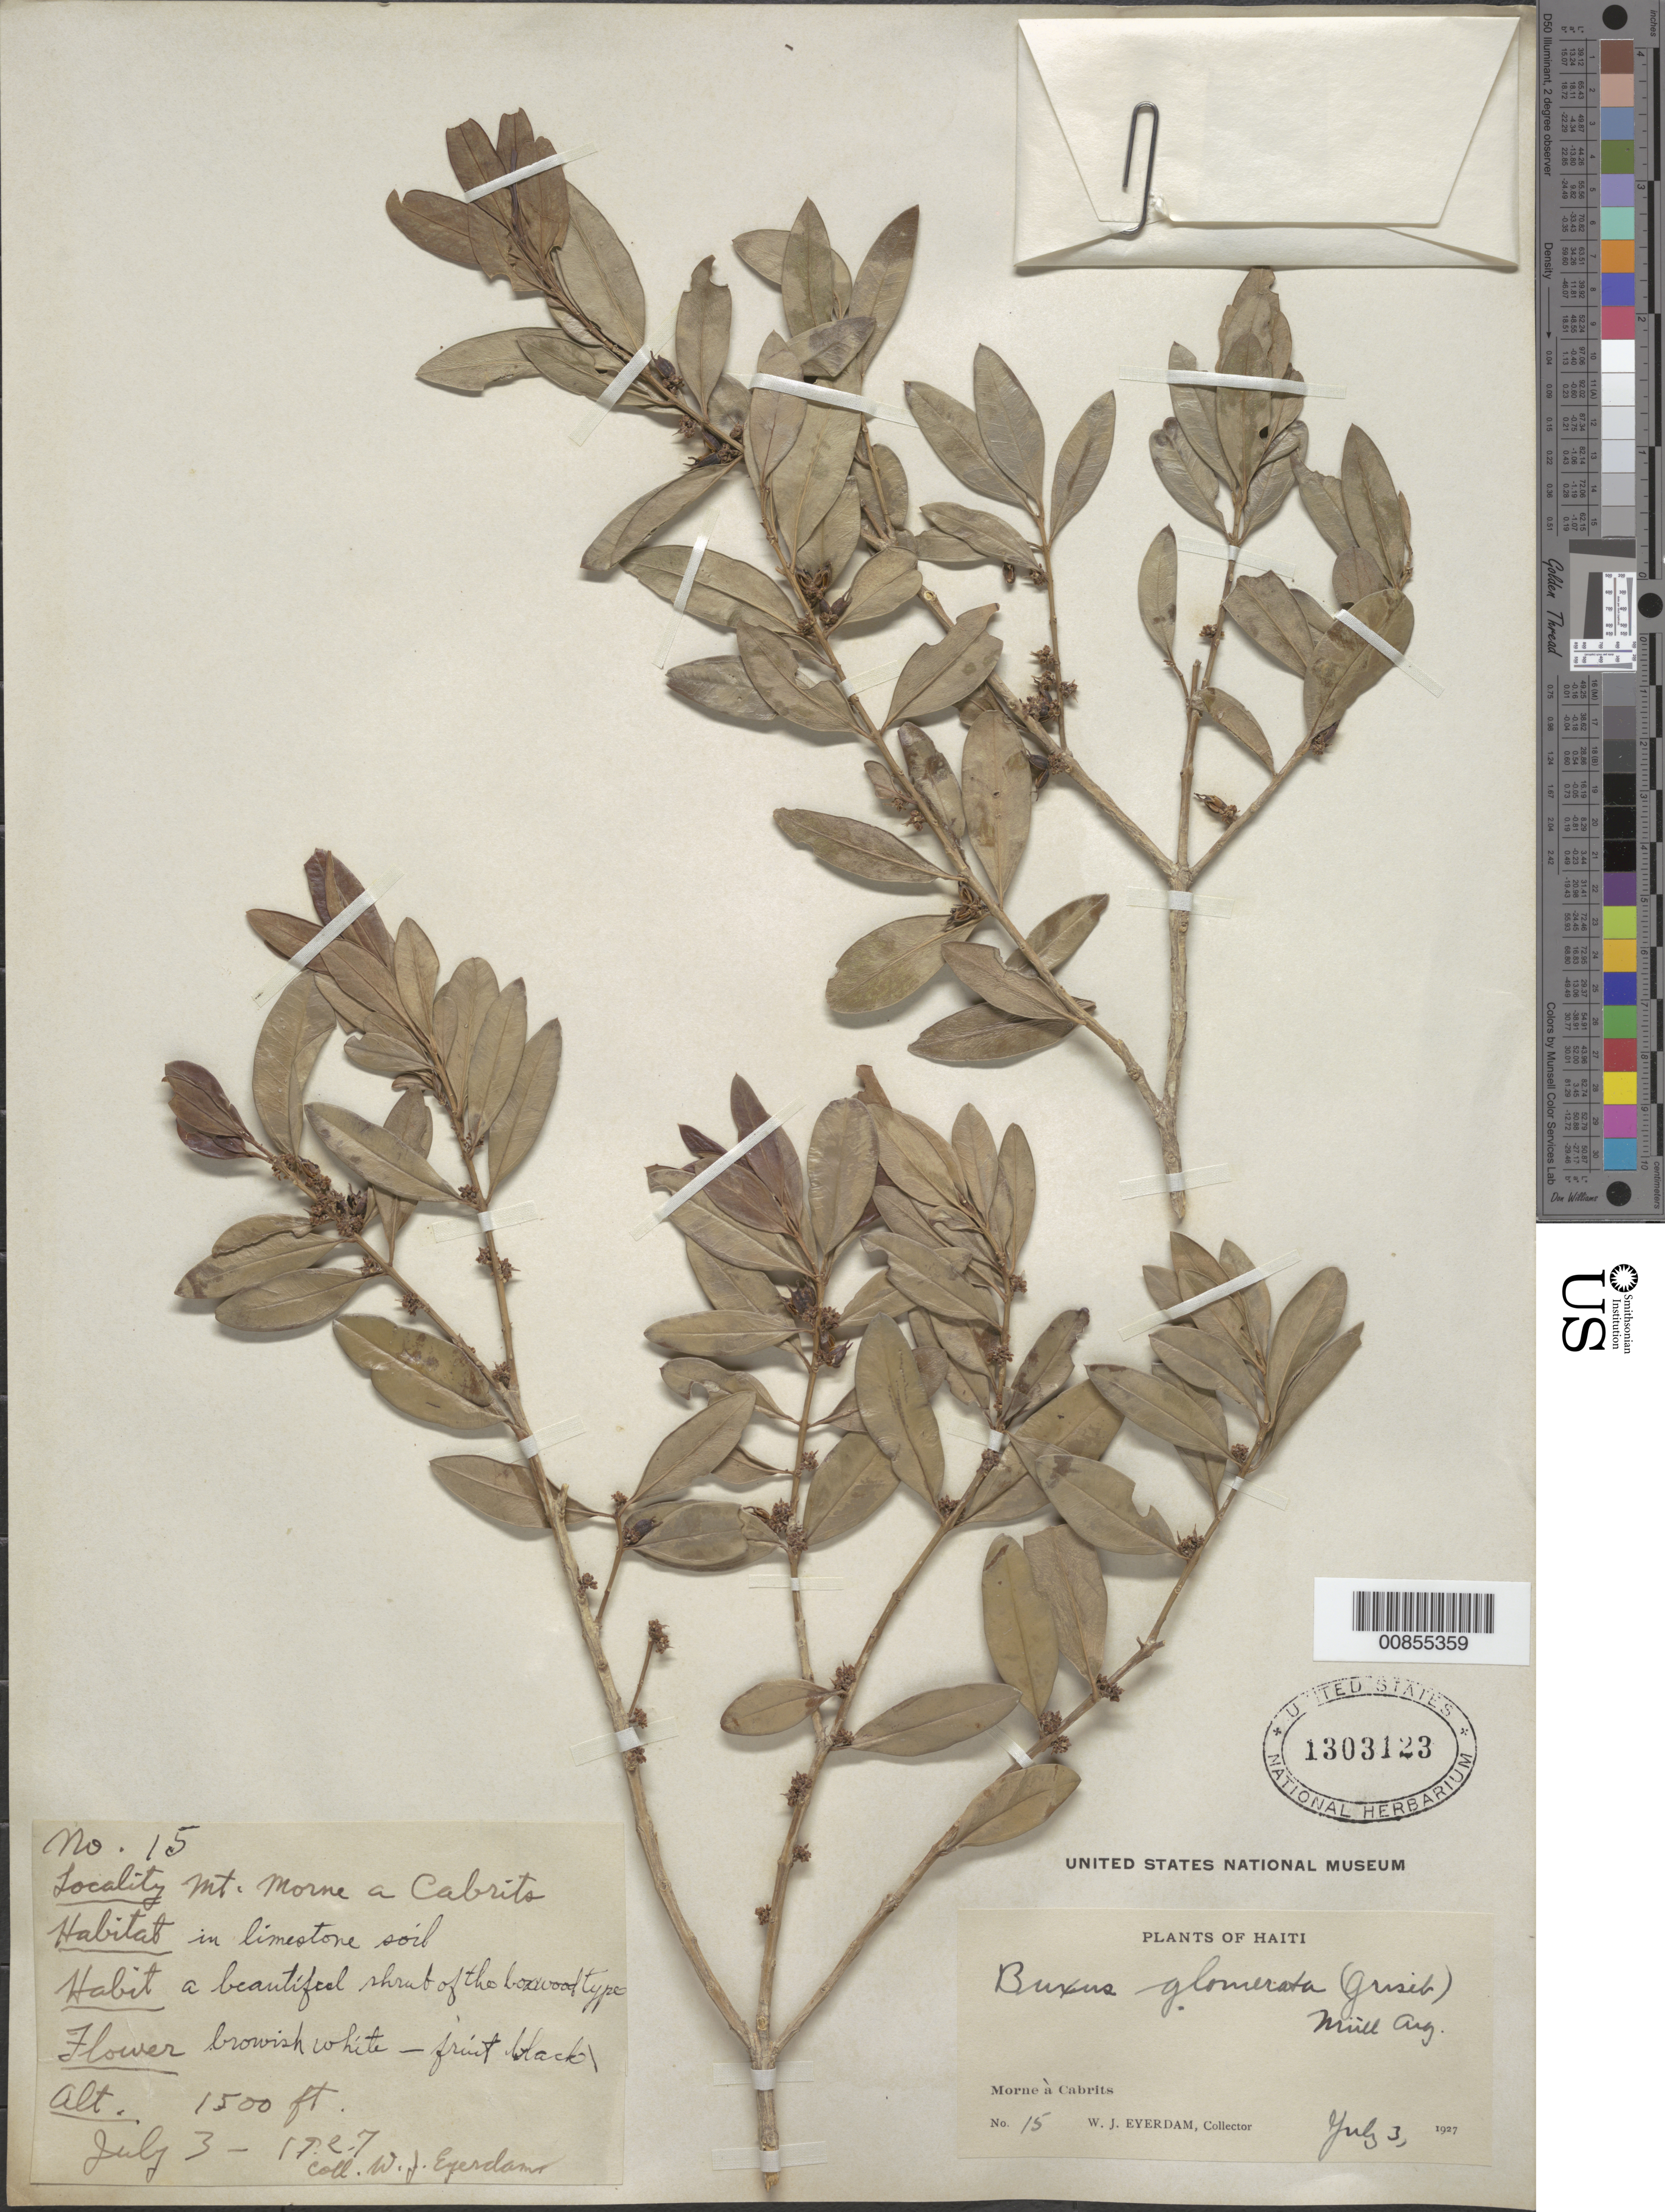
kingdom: Plantae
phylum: Tracheophyta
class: Magnoliopsida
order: Buxales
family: Buxaceae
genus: Buxus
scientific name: Buxus glomerata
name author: (Griseb.) Müll. Arg.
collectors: W. Everdam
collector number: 15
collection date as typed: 03 Jul 1927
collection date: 1927-07-03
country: Haiti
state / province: Ouest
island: Hispaniola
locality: Mt. Morne-à-Cabrits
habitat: In limestone soil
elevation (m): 457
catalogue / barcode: US 1303123